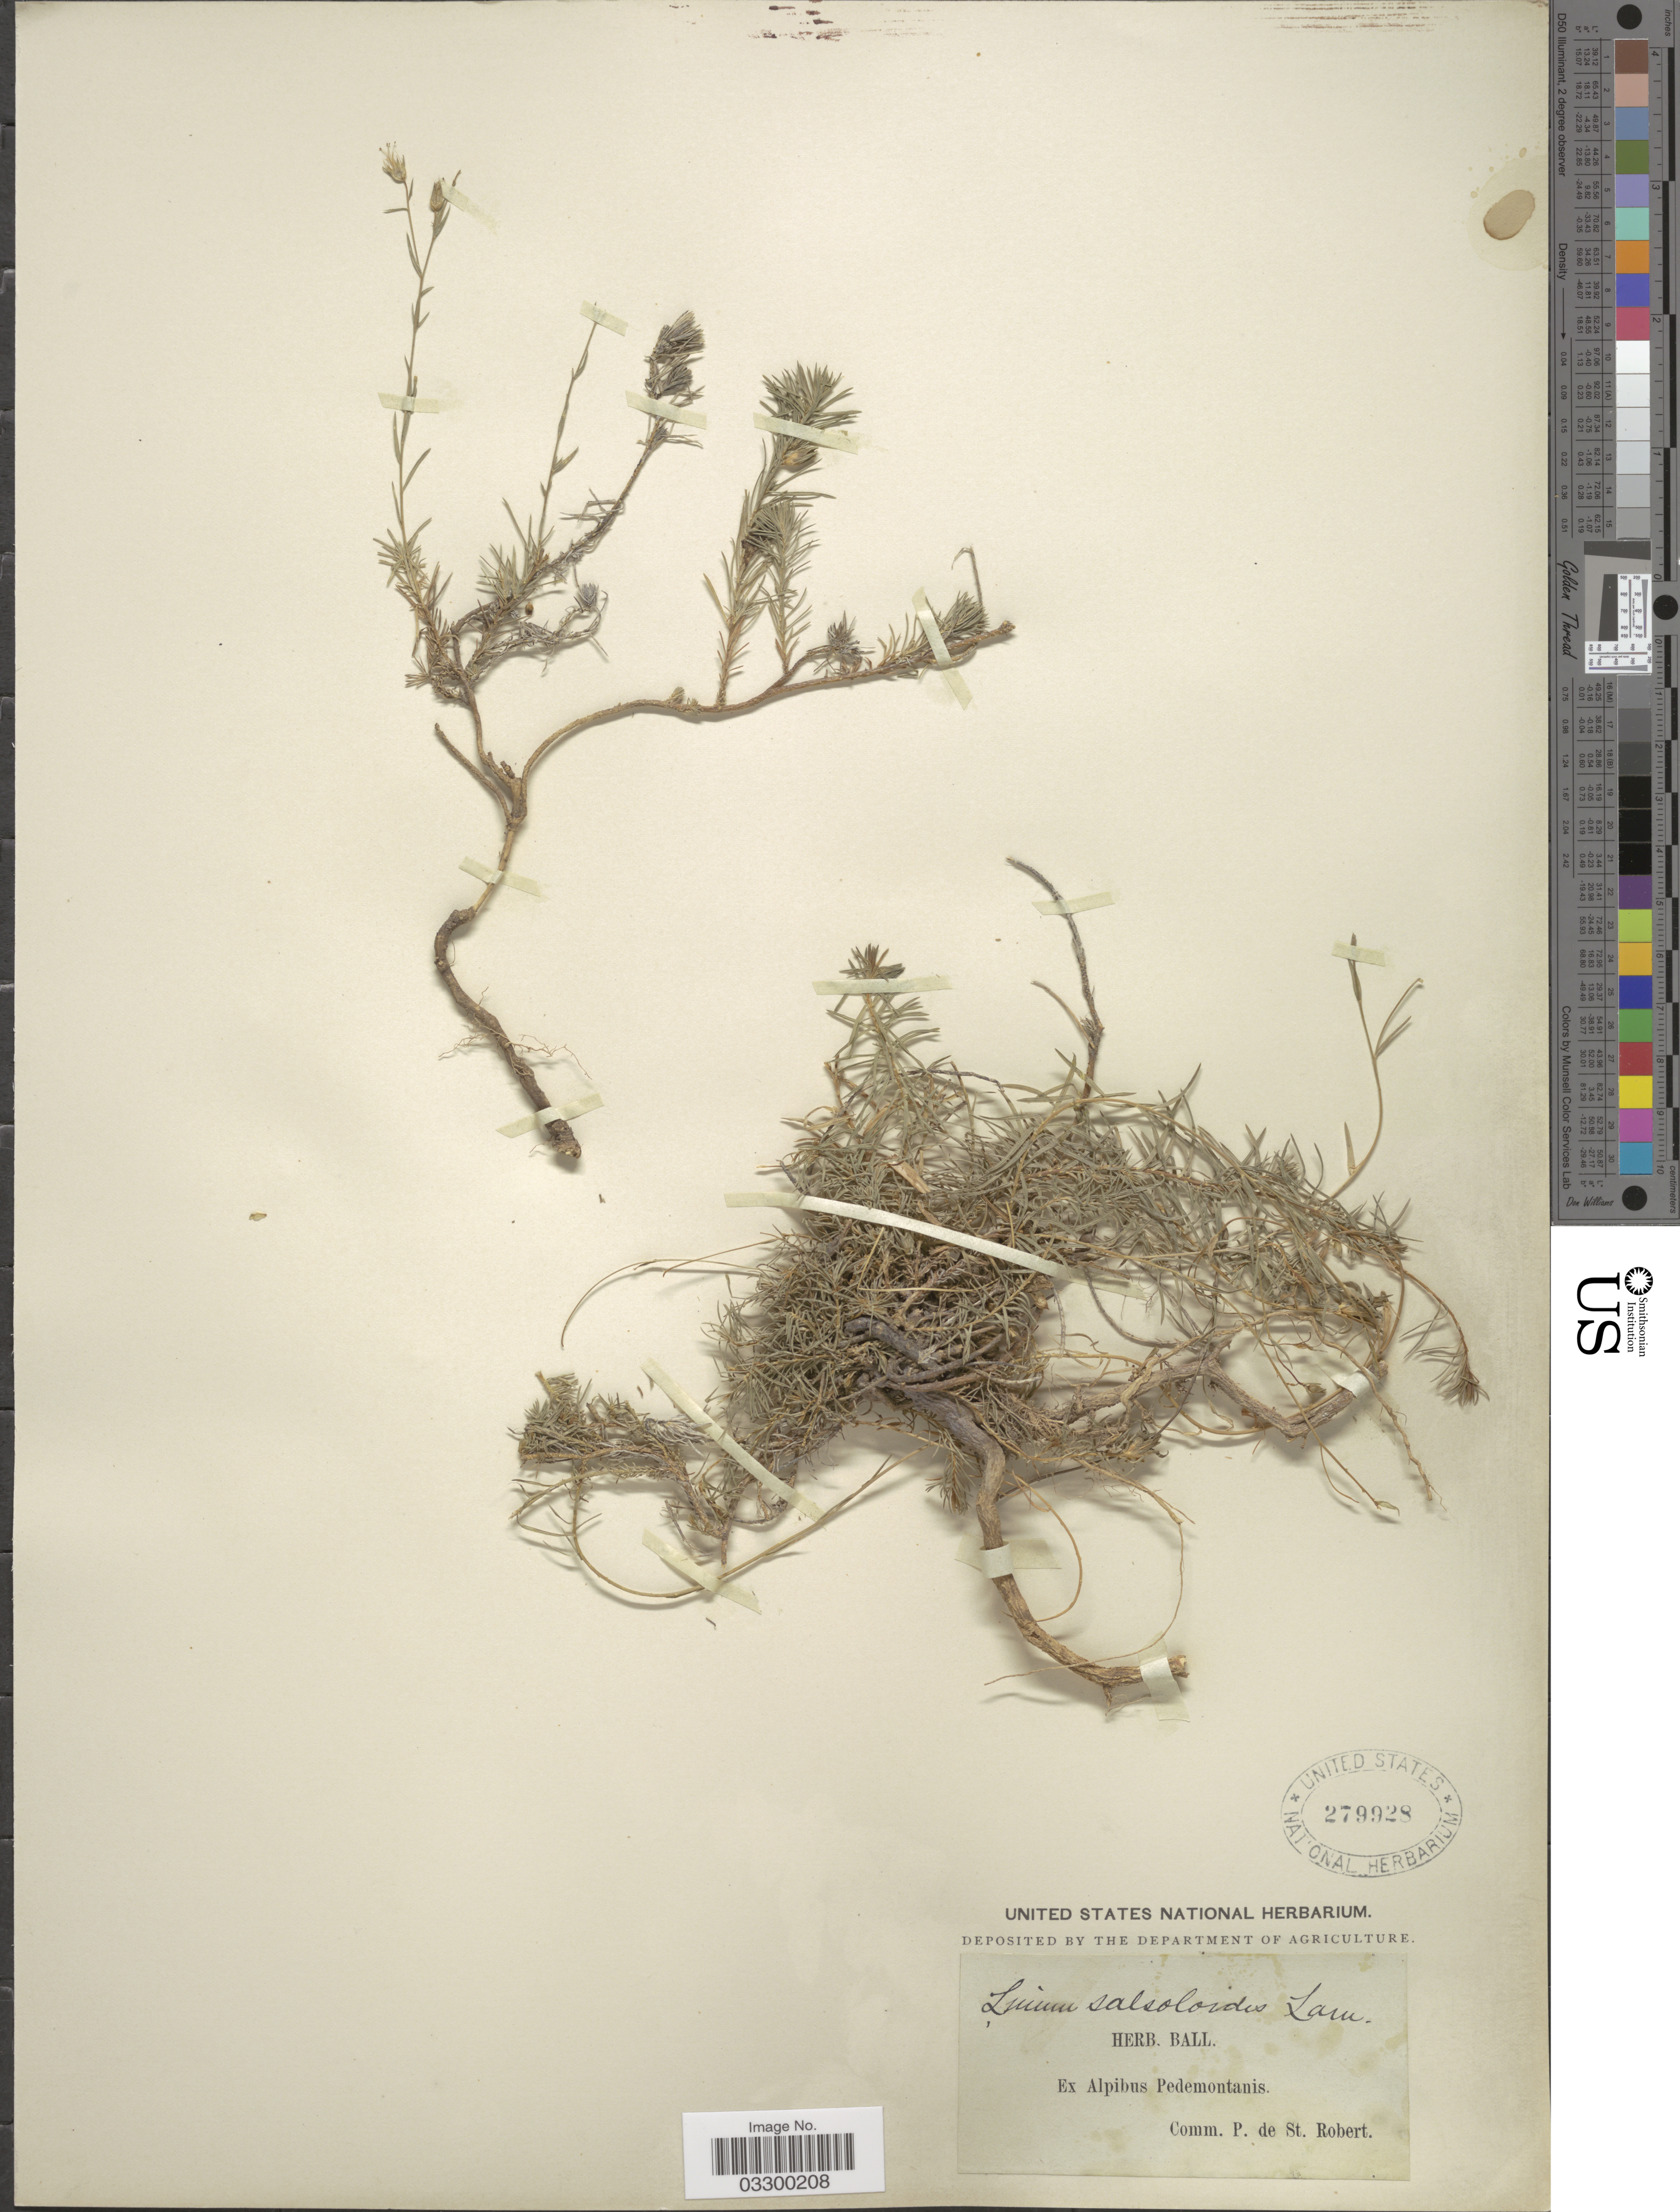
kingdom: Plantae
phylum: Tracheophyta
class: Magnoliopsida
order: Malpighiales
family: Linaceae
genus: Linum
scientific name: Linum salsoloides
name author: Lam.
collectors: ex herb. Ball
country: Italy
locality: Ex Alpibus Pedemontanis.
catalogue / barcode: US 279928